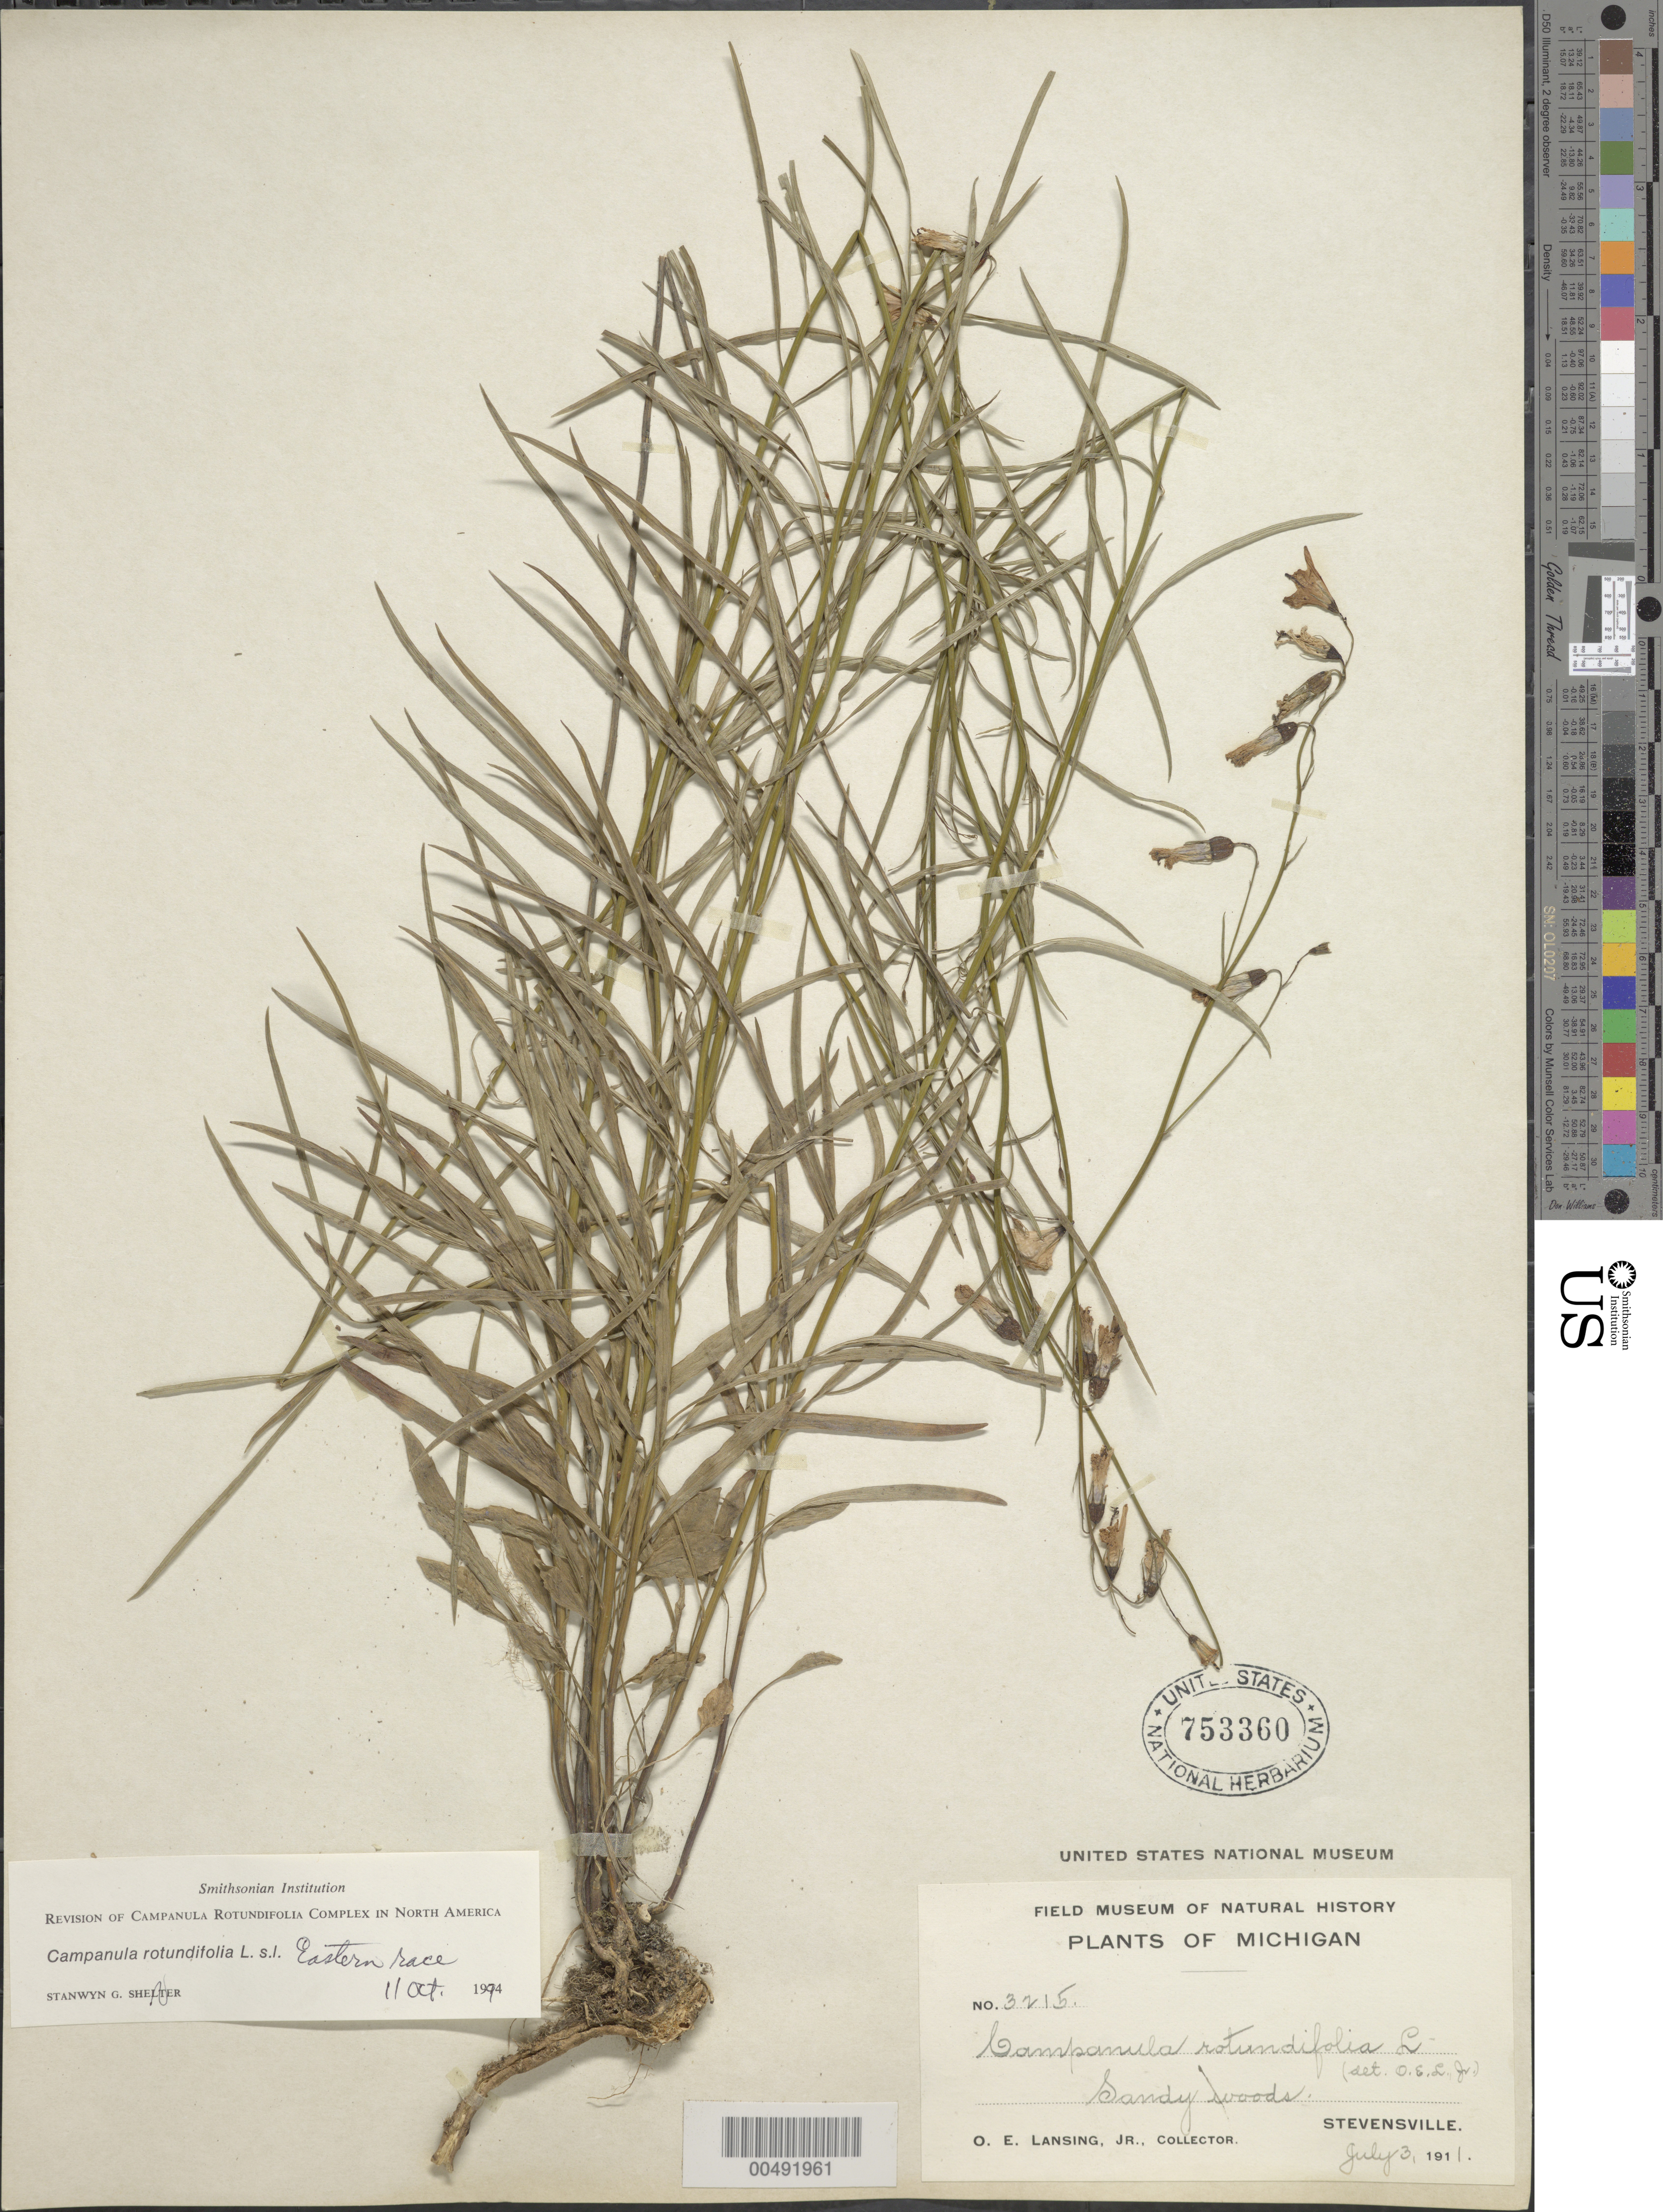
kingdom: Plantae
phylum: Tracheophyta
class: Magnoliopsida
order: Asterales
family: Campanulaceae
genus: Campanula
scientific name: Campanula rotundifolia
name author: L.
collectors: O. Lansing Jr.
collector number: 3215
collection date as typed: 03 Jul 1911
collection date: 1911-07-03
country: United States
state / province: Michigan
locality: Stevensville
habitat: sandy woods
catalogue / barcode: US 753360